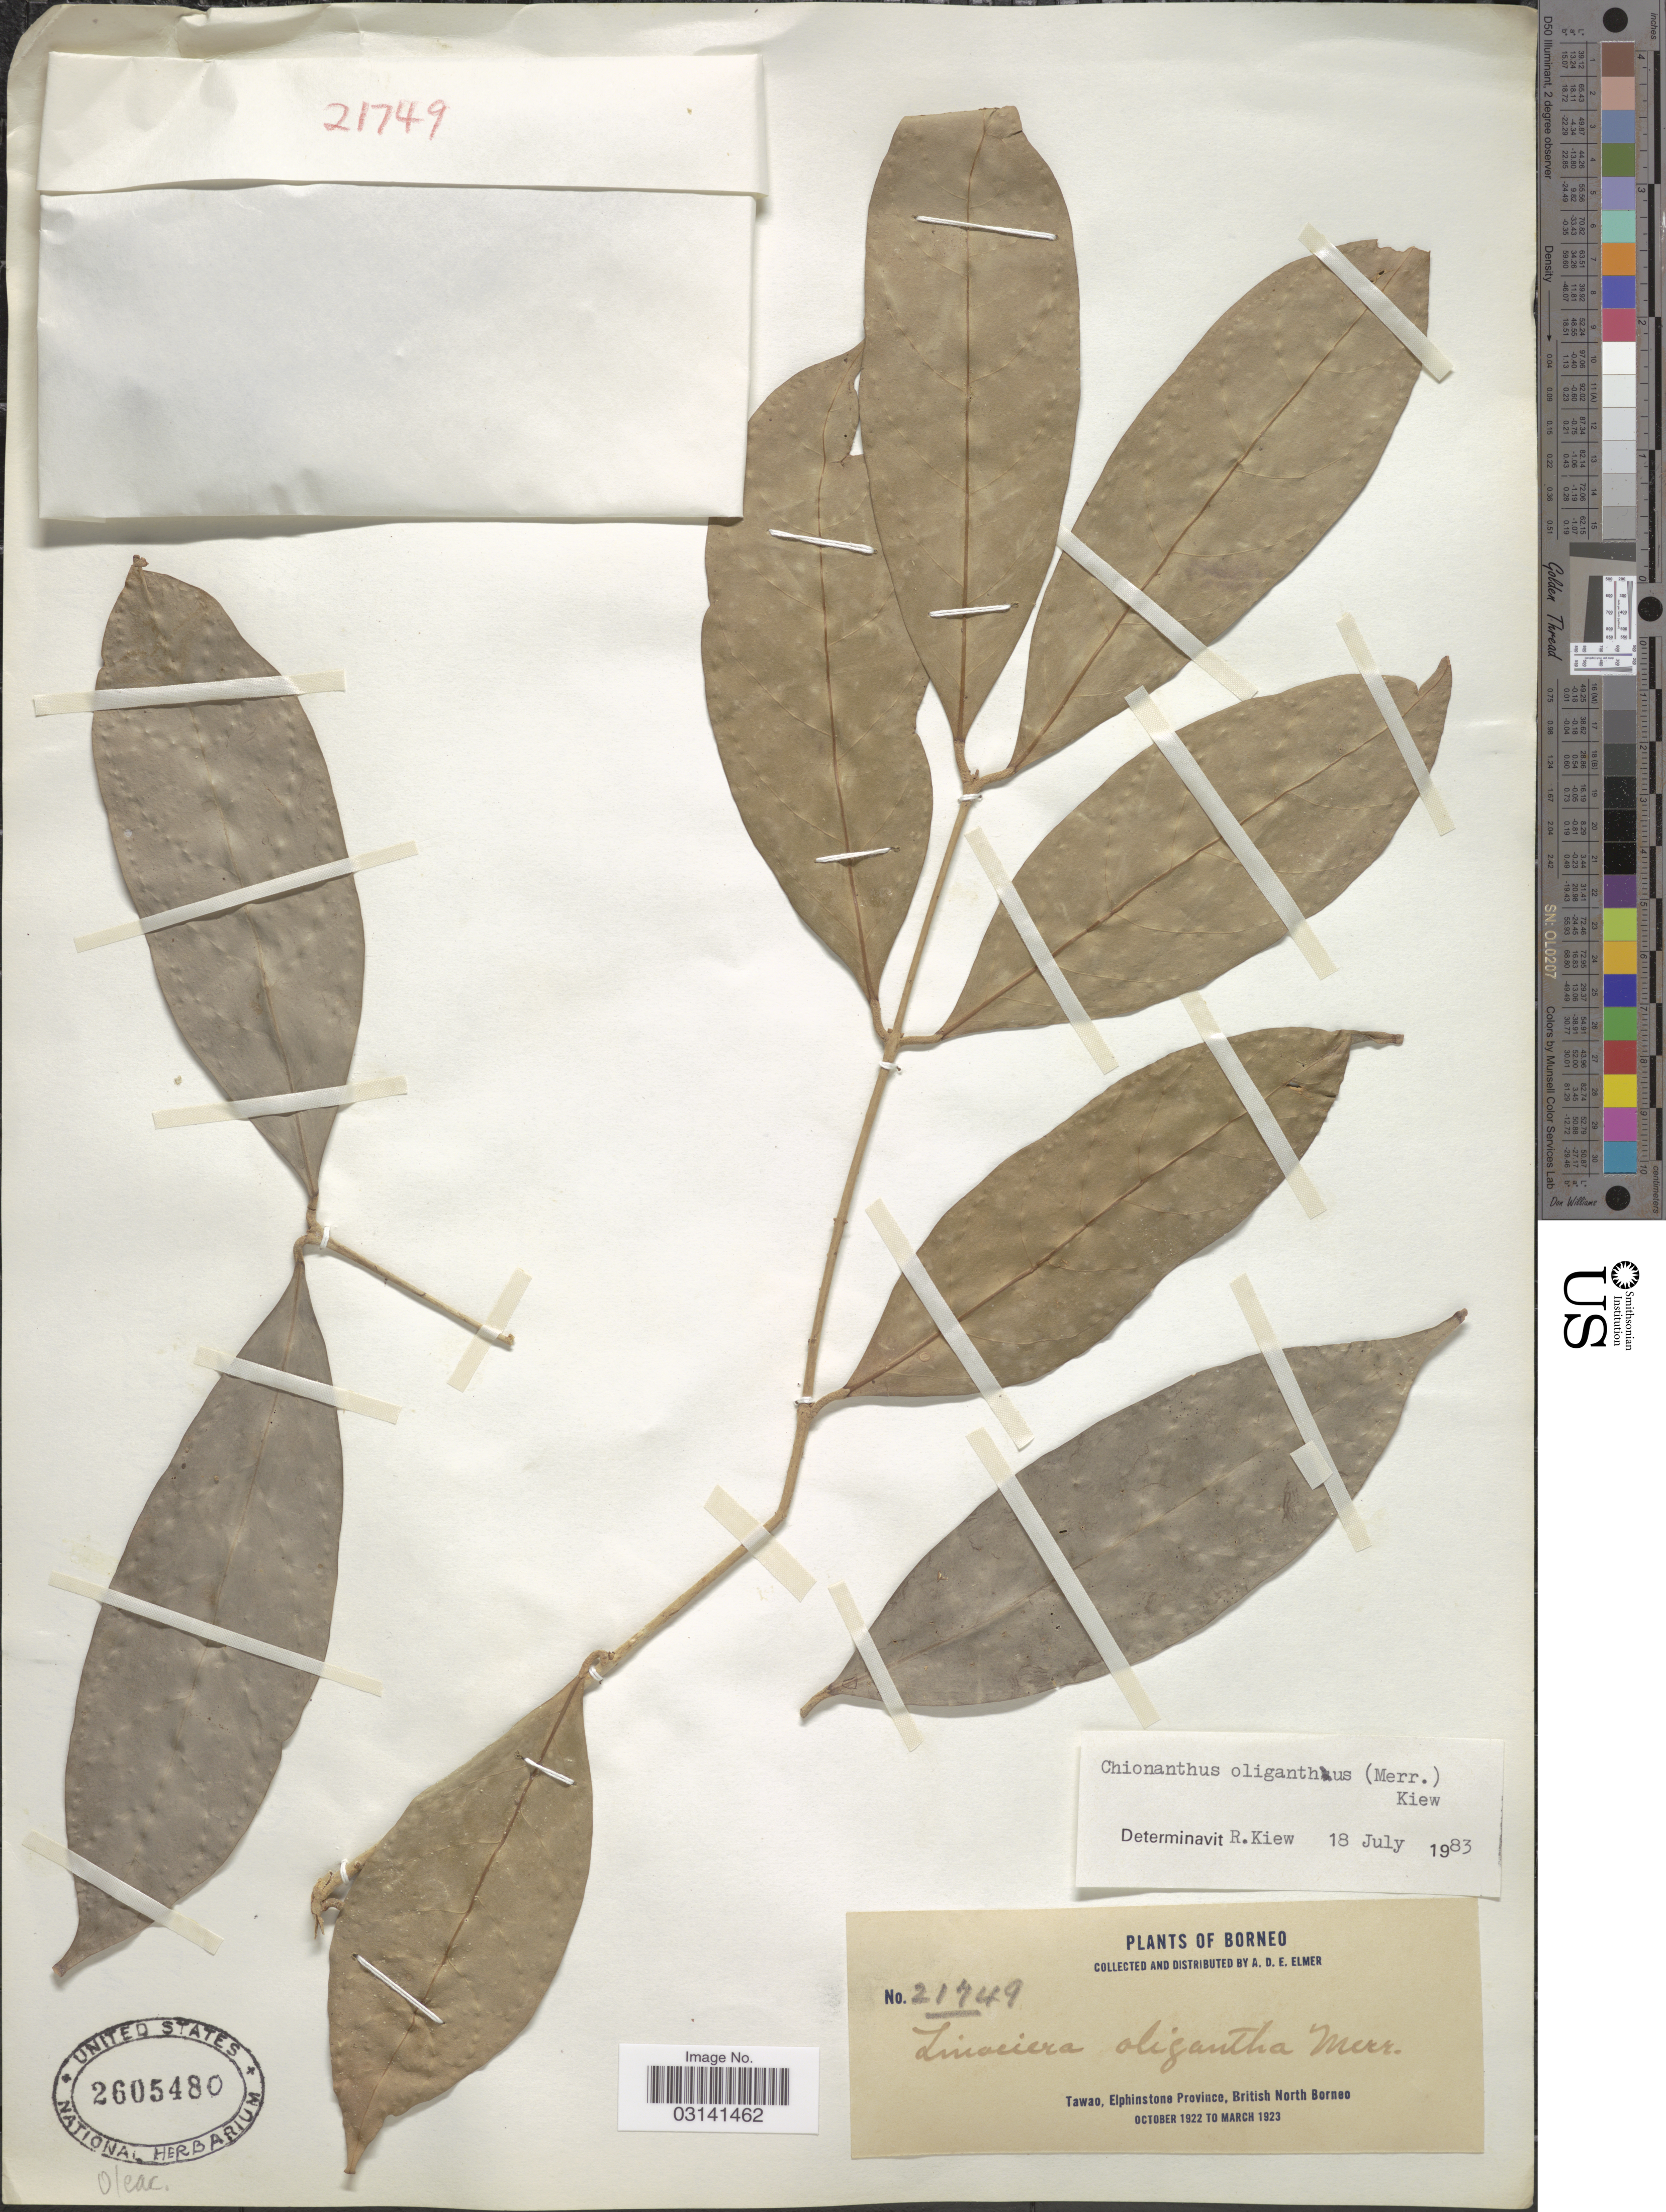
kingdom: Plantae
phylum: Tracheophyta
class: Magnoliopsida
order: Lamiales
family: Oleaceae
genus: Chionanthus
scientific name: Chionanthus oliganthus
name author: (Merr.) Kiew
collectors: A. D. E. Elmer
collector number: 21749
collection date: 1922-10/1923-03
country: Malaysia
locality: Borneo. Tawao, Elphinstone Province, British North Borneo.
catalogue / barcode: US 2605480